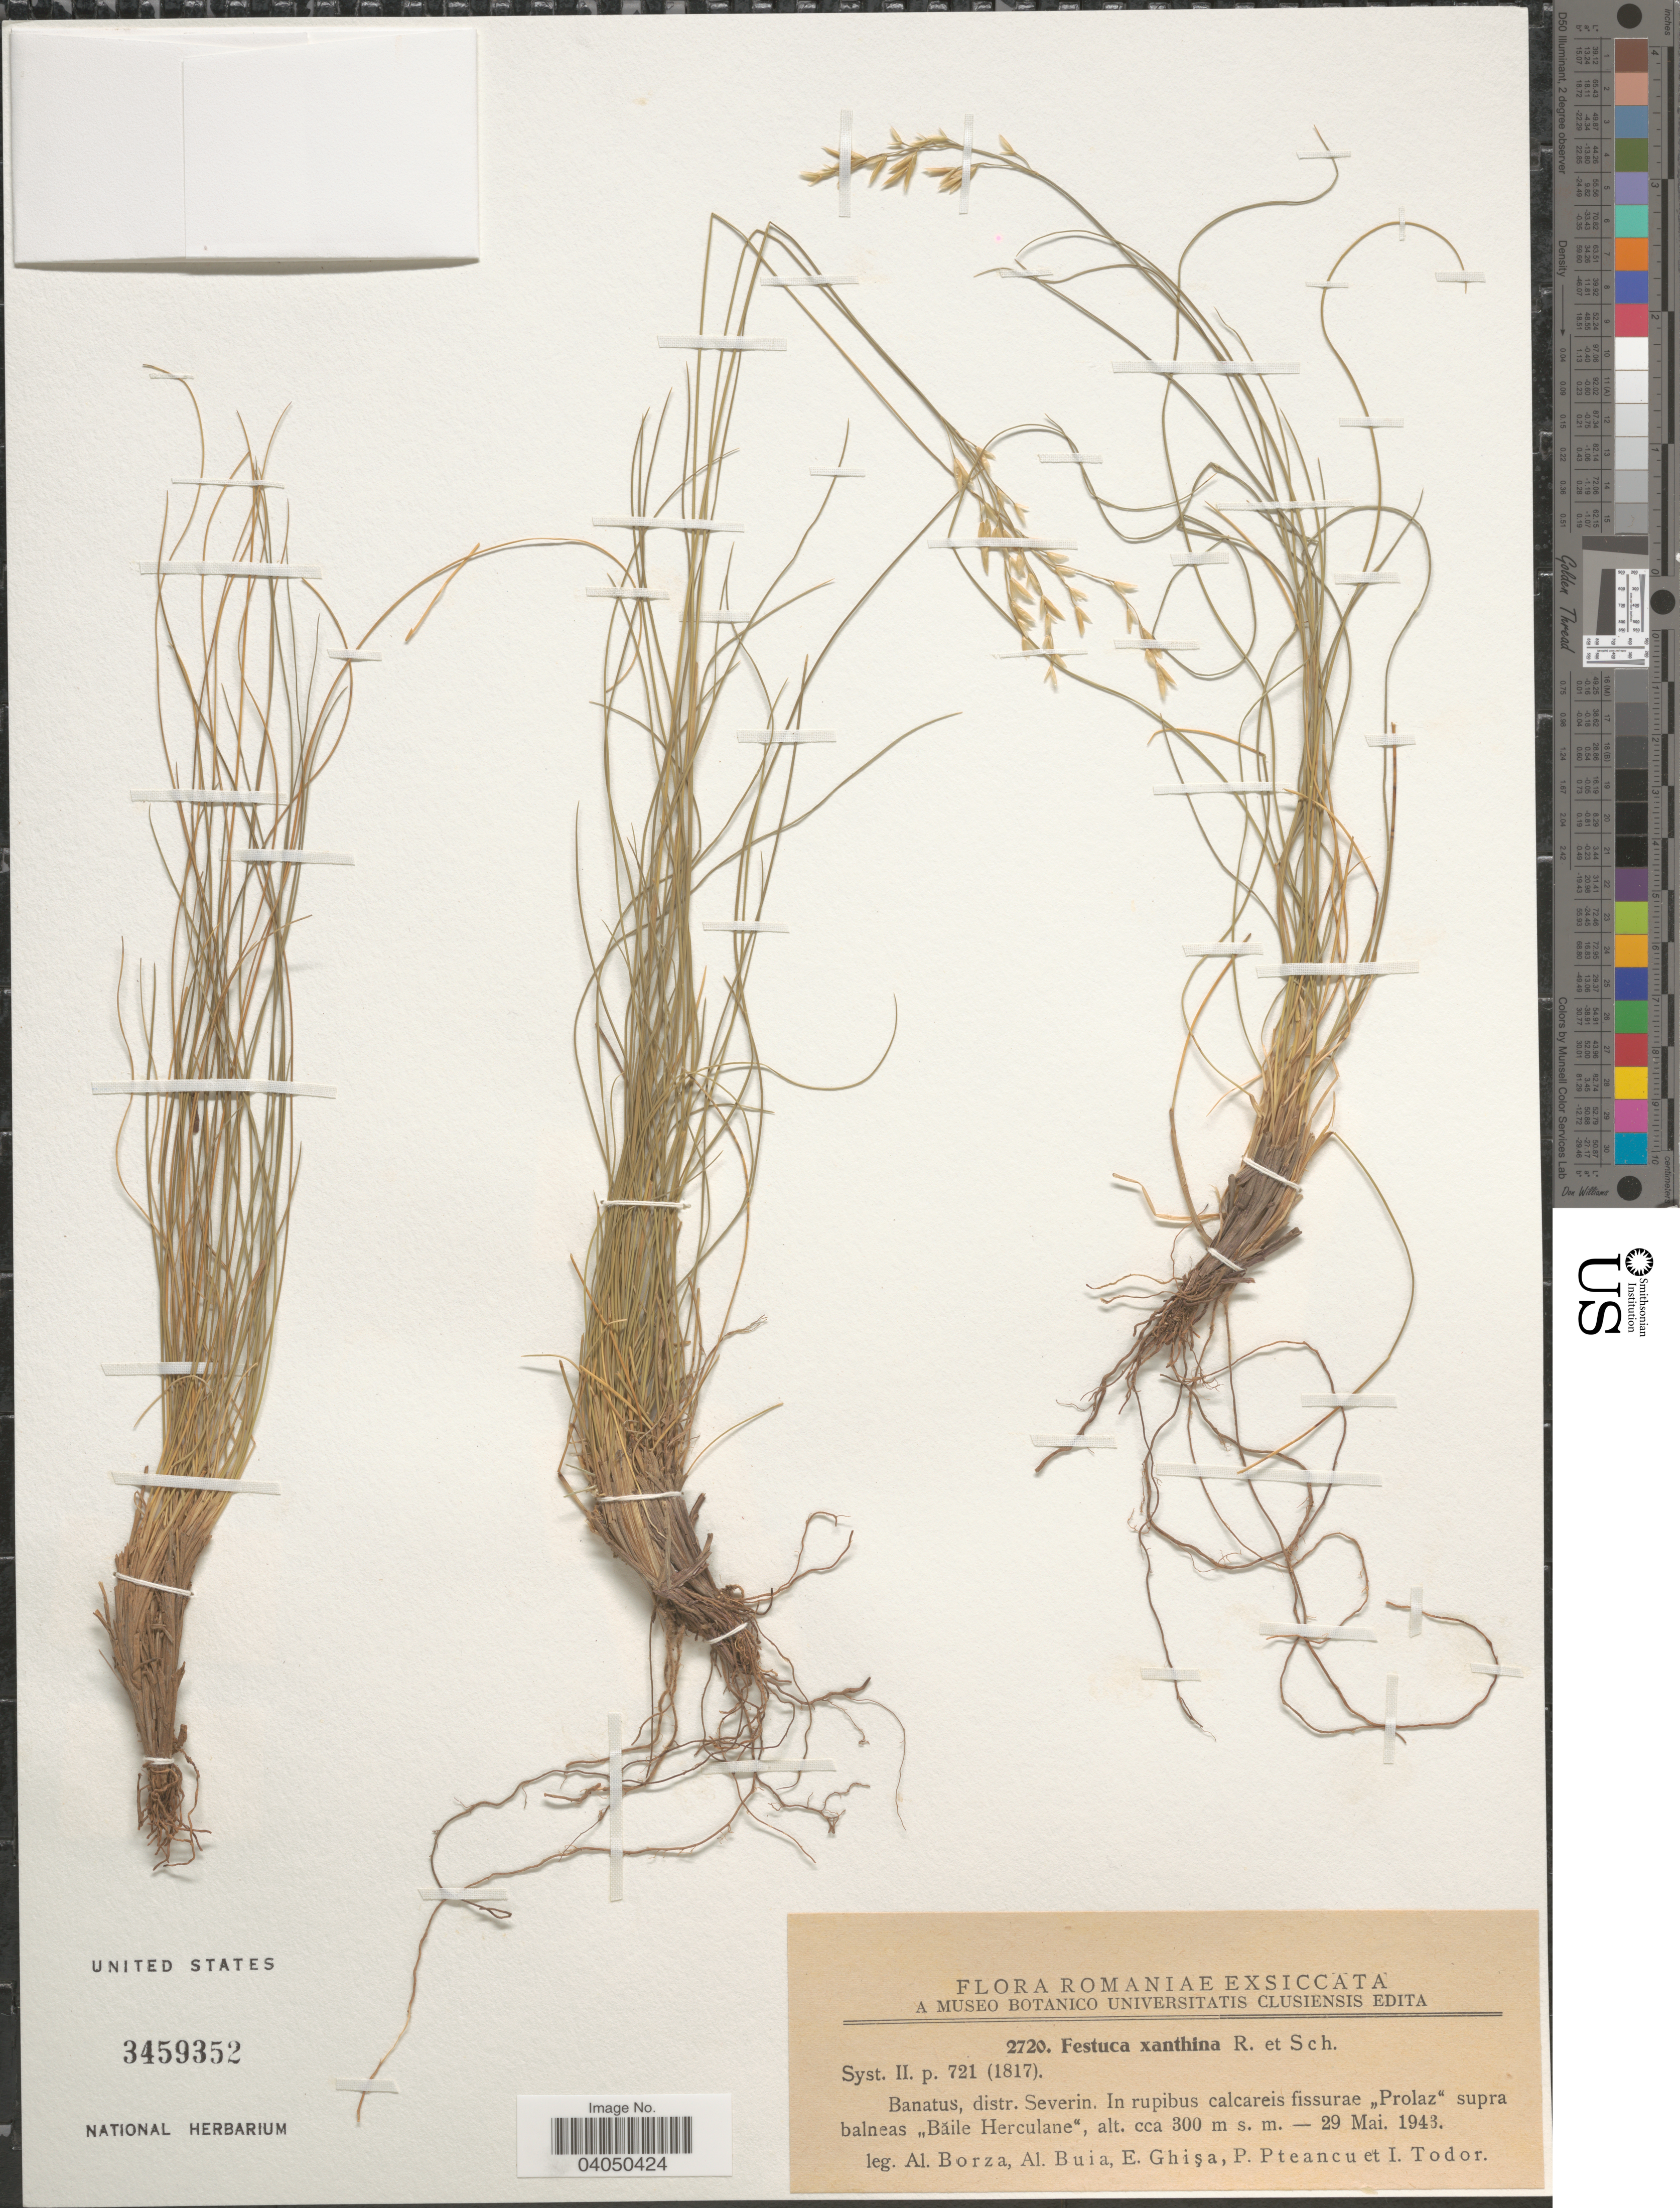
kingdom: Plantae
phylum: Tracheophyta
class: Liliopsida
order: Poales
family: Poaceae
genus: Festuca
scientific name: Festuca xanthina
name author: Roem. & Schult.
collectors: A. Borza, A. Buia, E. Ghisa, P. Pteancu & I. Todor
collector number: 2720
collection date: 1943-05-29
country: Romania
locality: Banatus, distr. Severin. In rupibus calcareis fissurae ,,Prolaz" supra balneas ,,Băile Herculane".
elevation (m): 300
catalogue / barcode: US 3459352